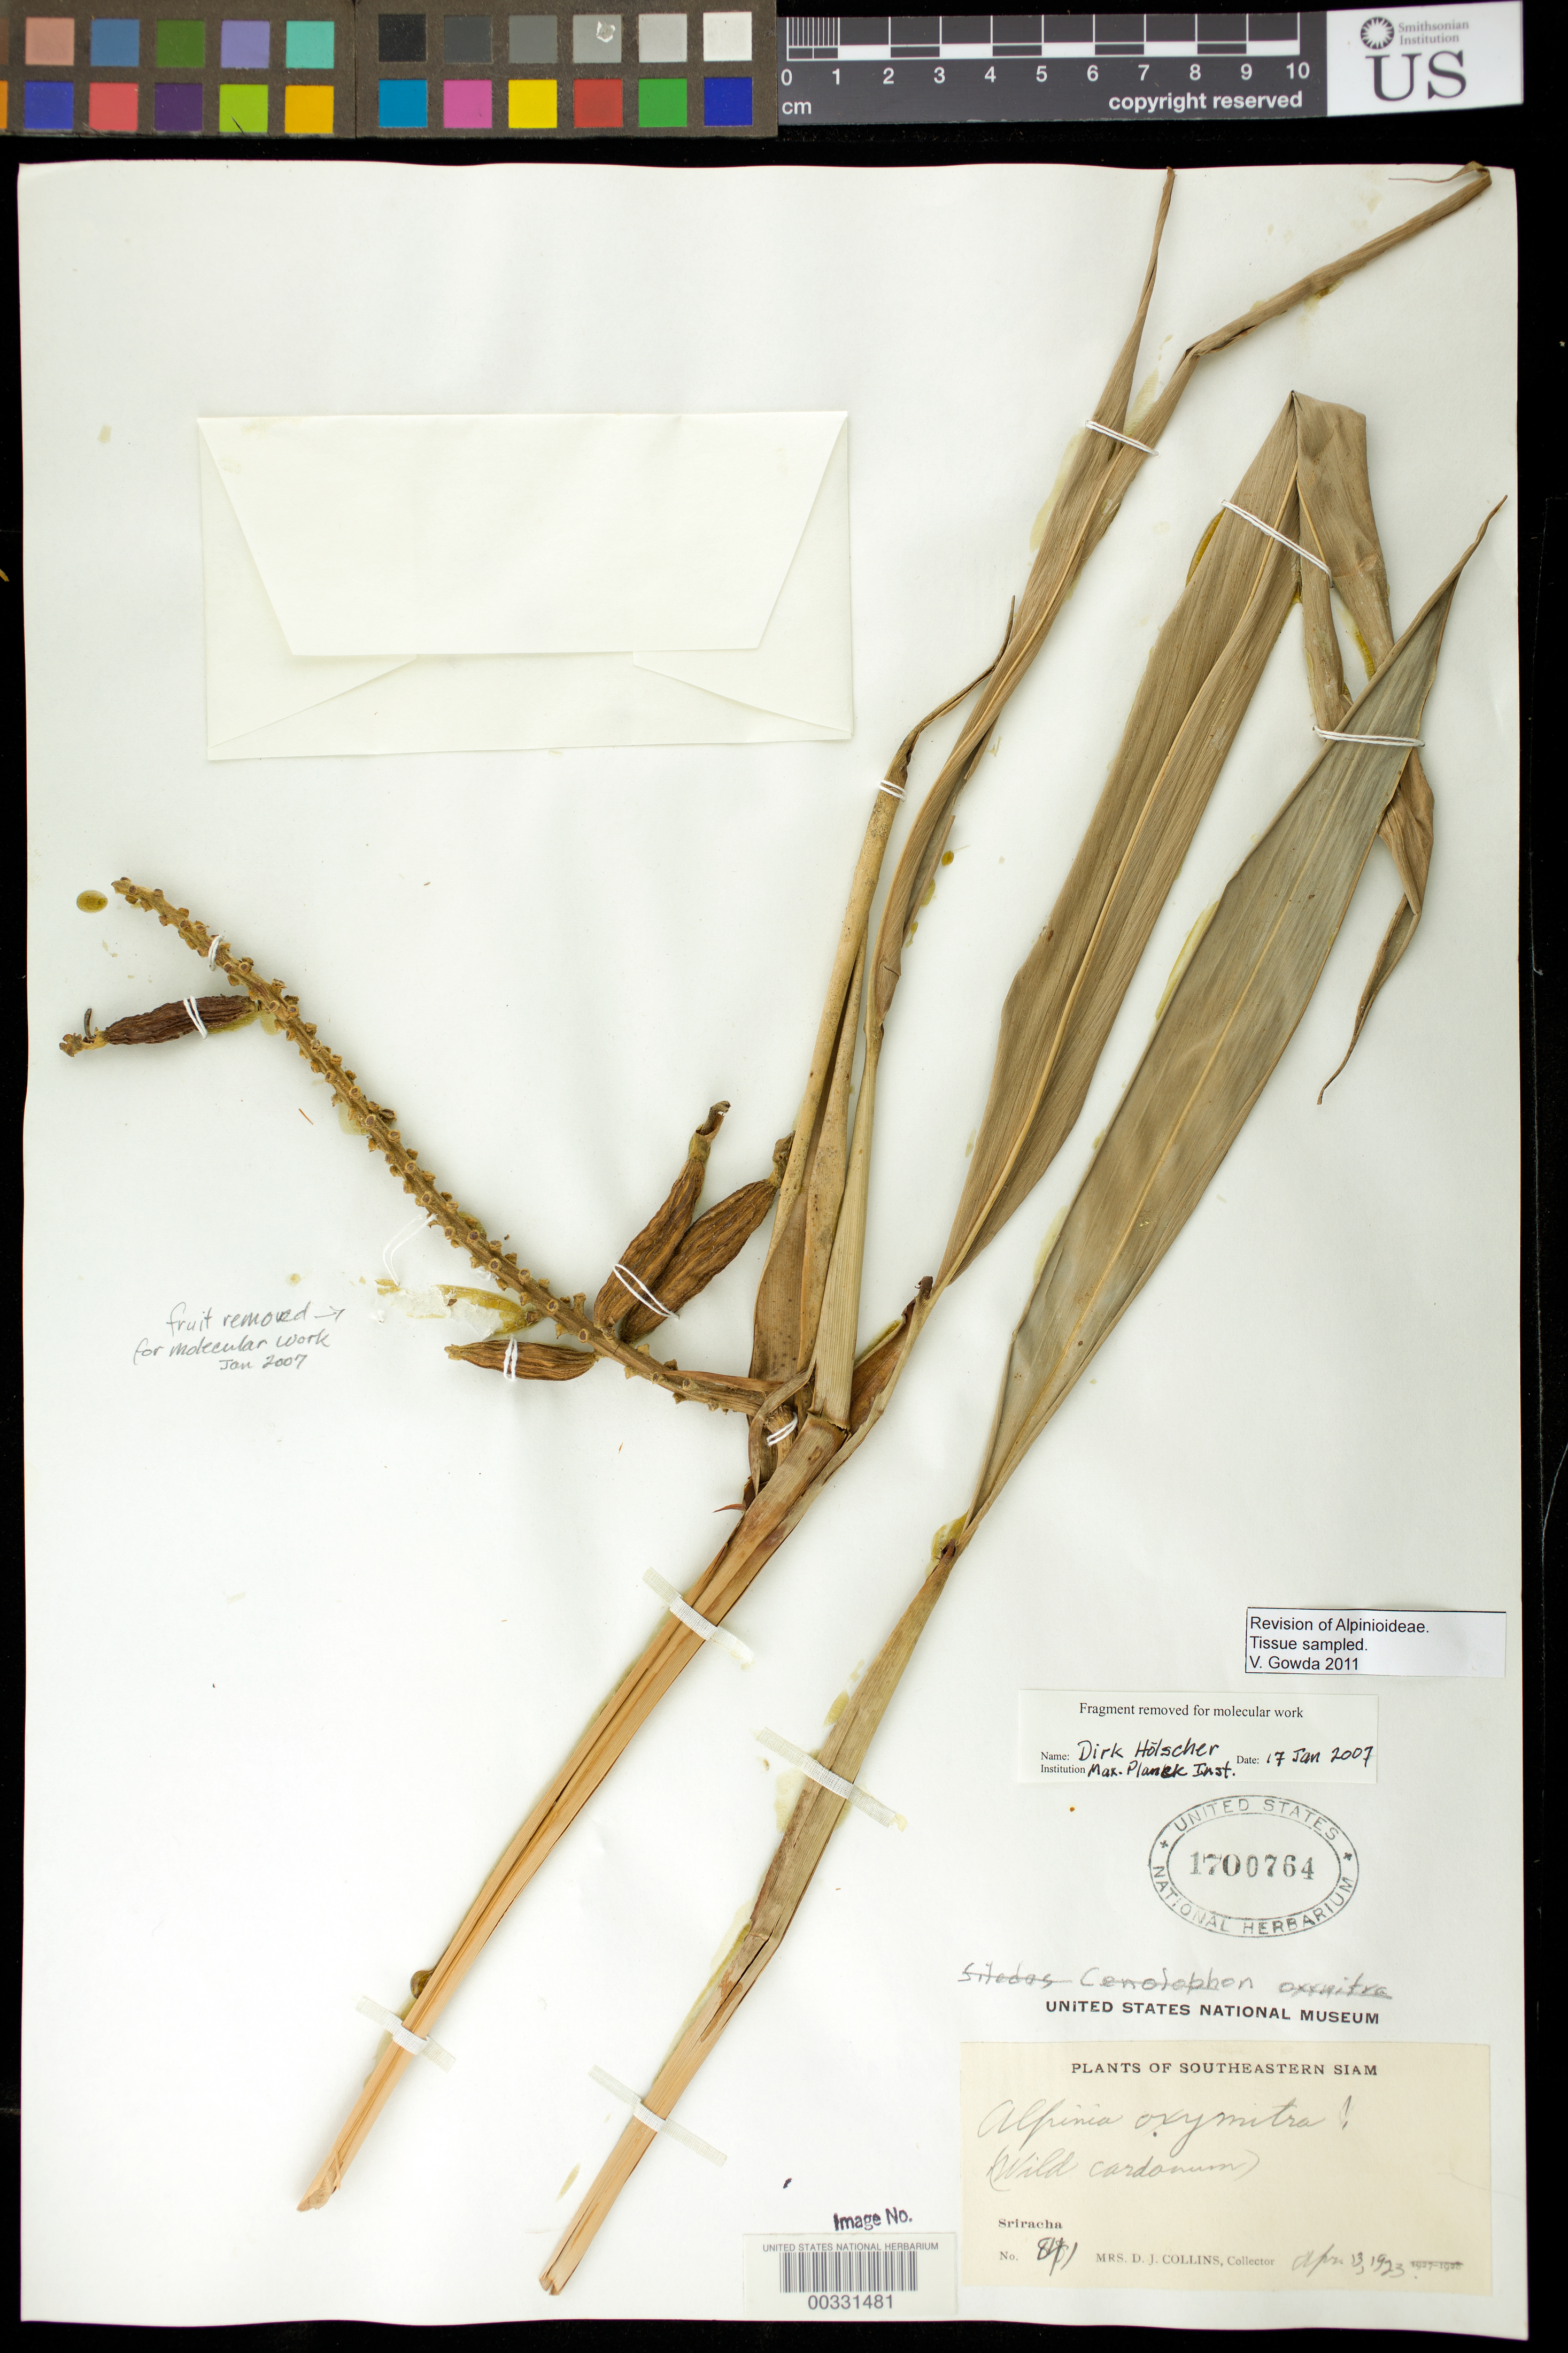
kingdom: Plantae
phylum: Tracheophyta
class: Liliopsida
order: Zingiberales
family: Zingiberaceae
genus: Alpinia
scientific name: Alpinia oxymitra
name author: K. Schum.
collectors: Mrs. D. J. Collins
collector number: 841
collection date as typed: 13 Apr 1923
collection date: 1923-04-13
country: Thailand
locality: Plants of southeastern siam, sriracha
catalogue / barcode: US 1700764